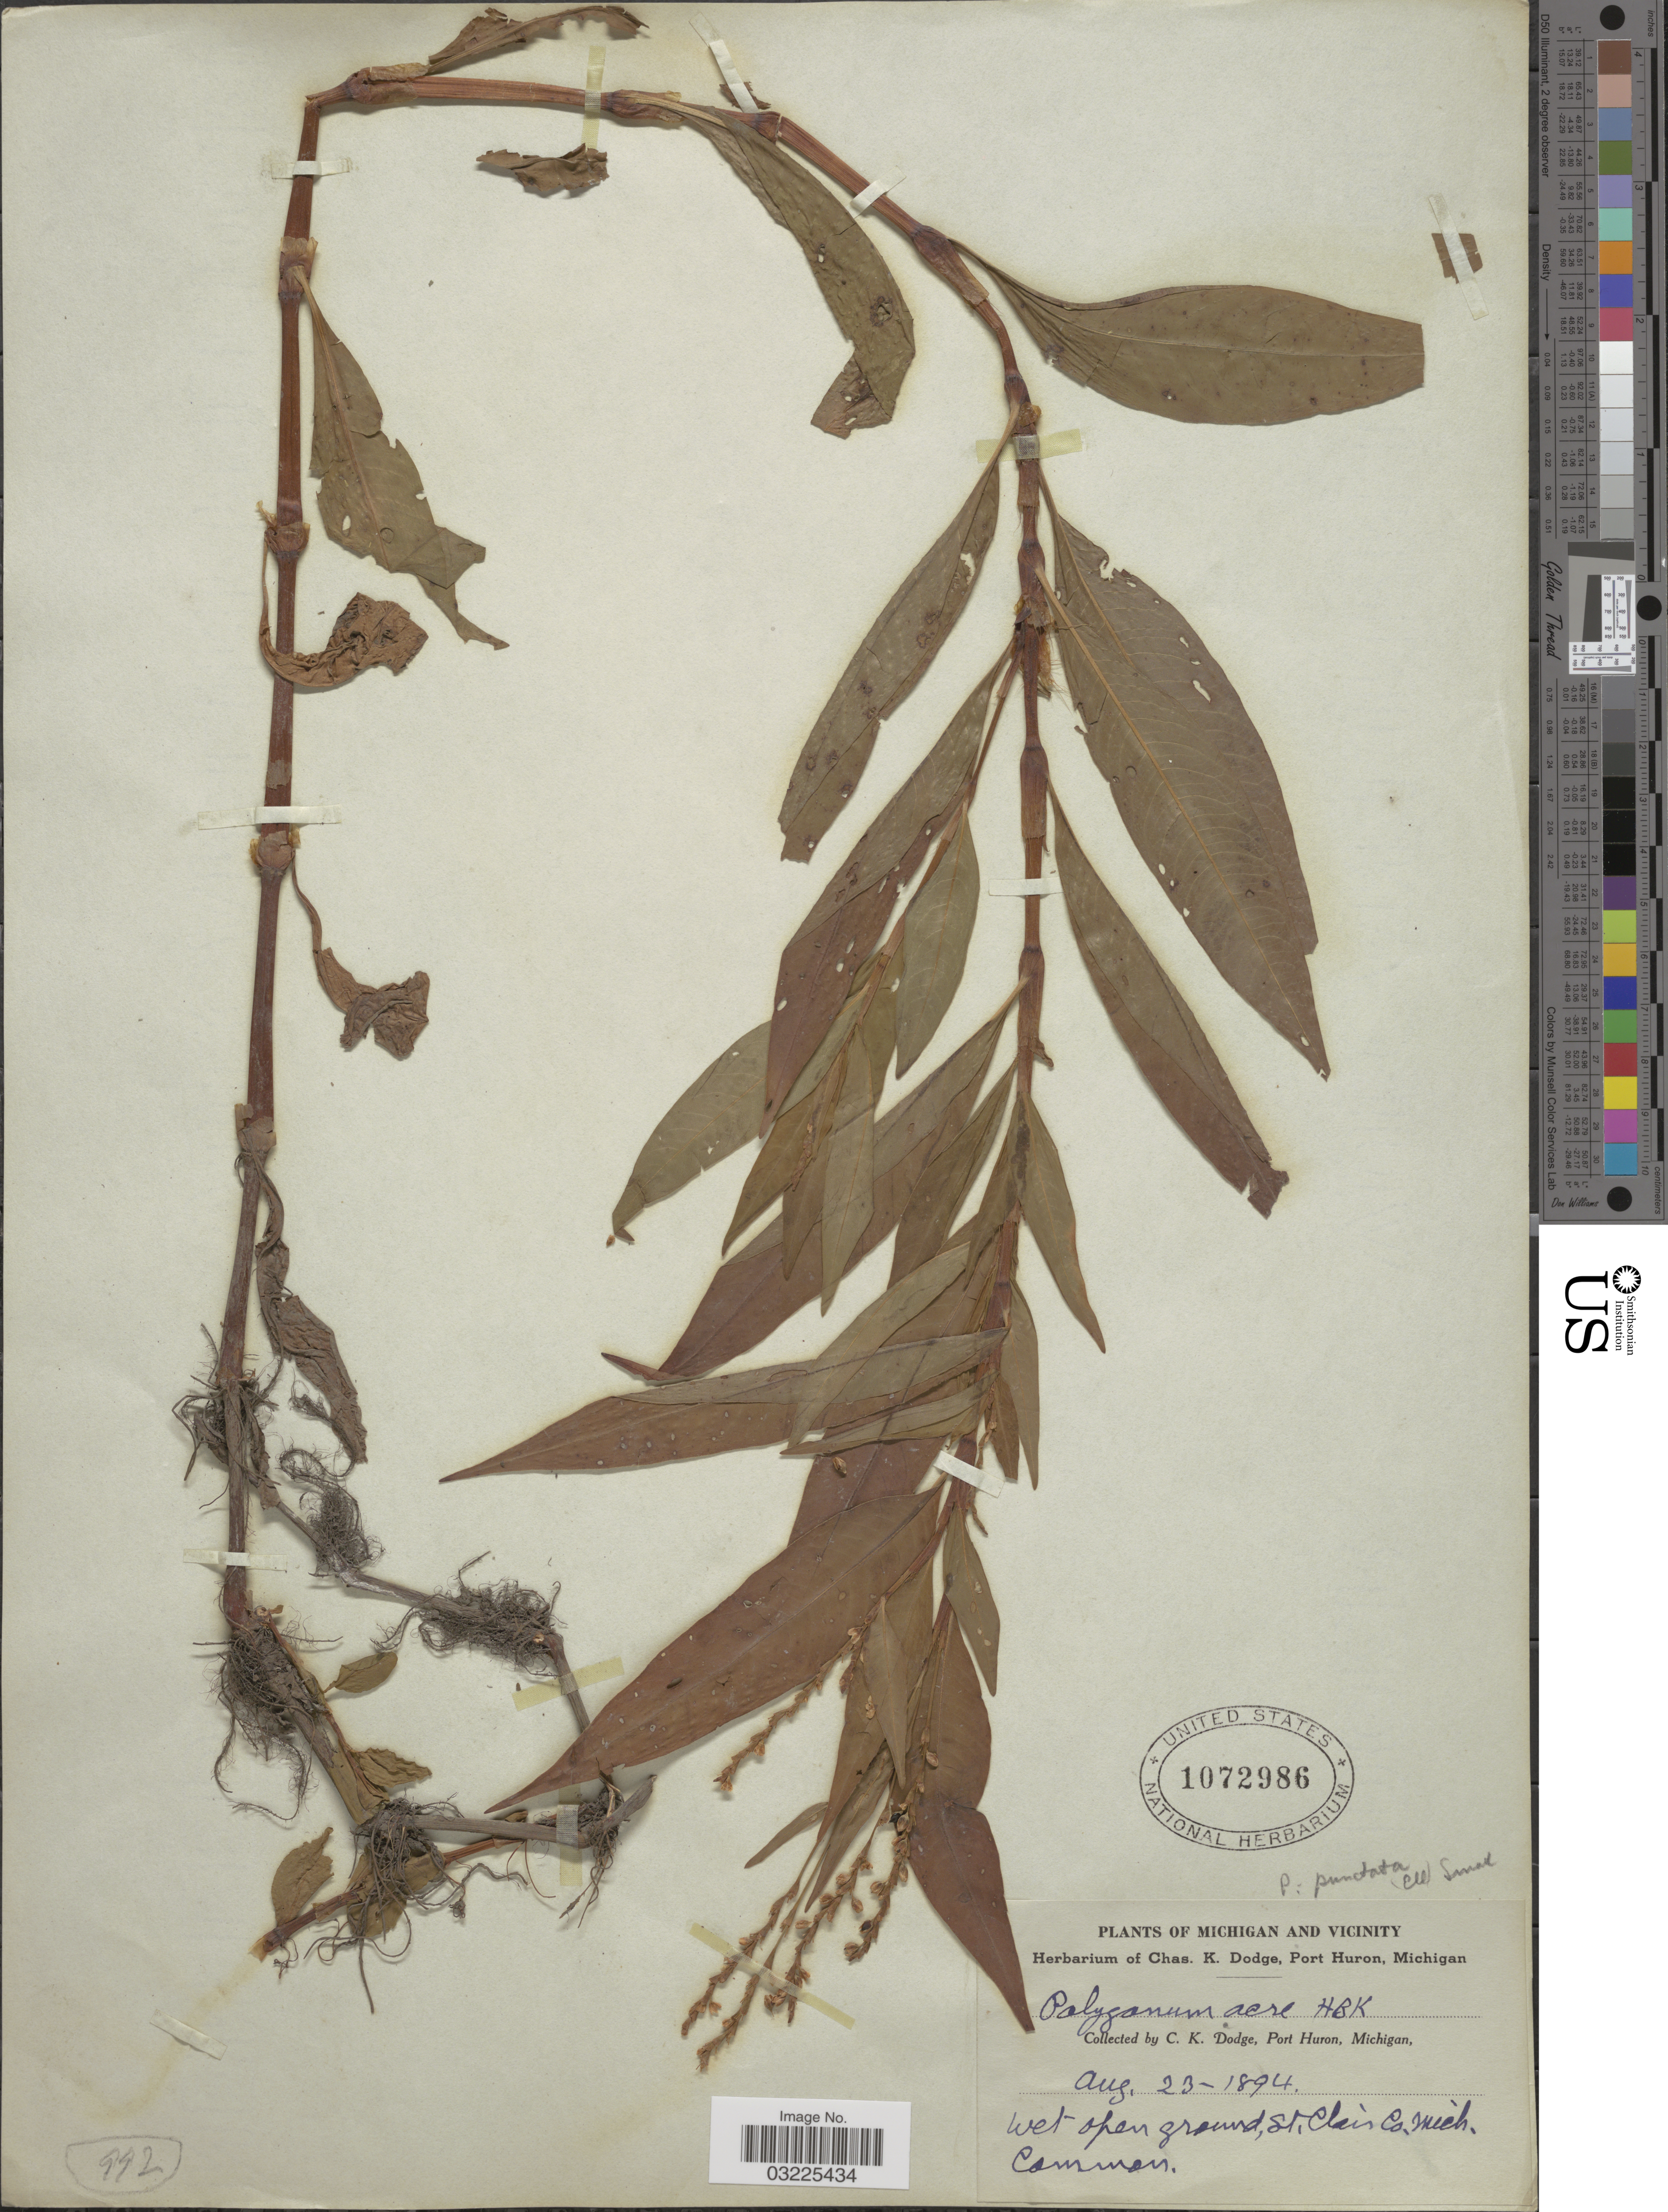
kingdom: Plantae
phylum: Tracheophyta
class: Magnoliopsida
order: Caryophyllales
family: Polygonaceae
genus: Persicaria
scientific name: Persicaria robustior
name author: (Small) E.P. Bicknell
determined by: Atha, D. E.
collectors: C. Dodge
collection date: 1894-08-23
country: United States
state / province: Michigan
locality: Michigan and vicinity. St. Clair Co.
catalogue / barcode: US 1072986